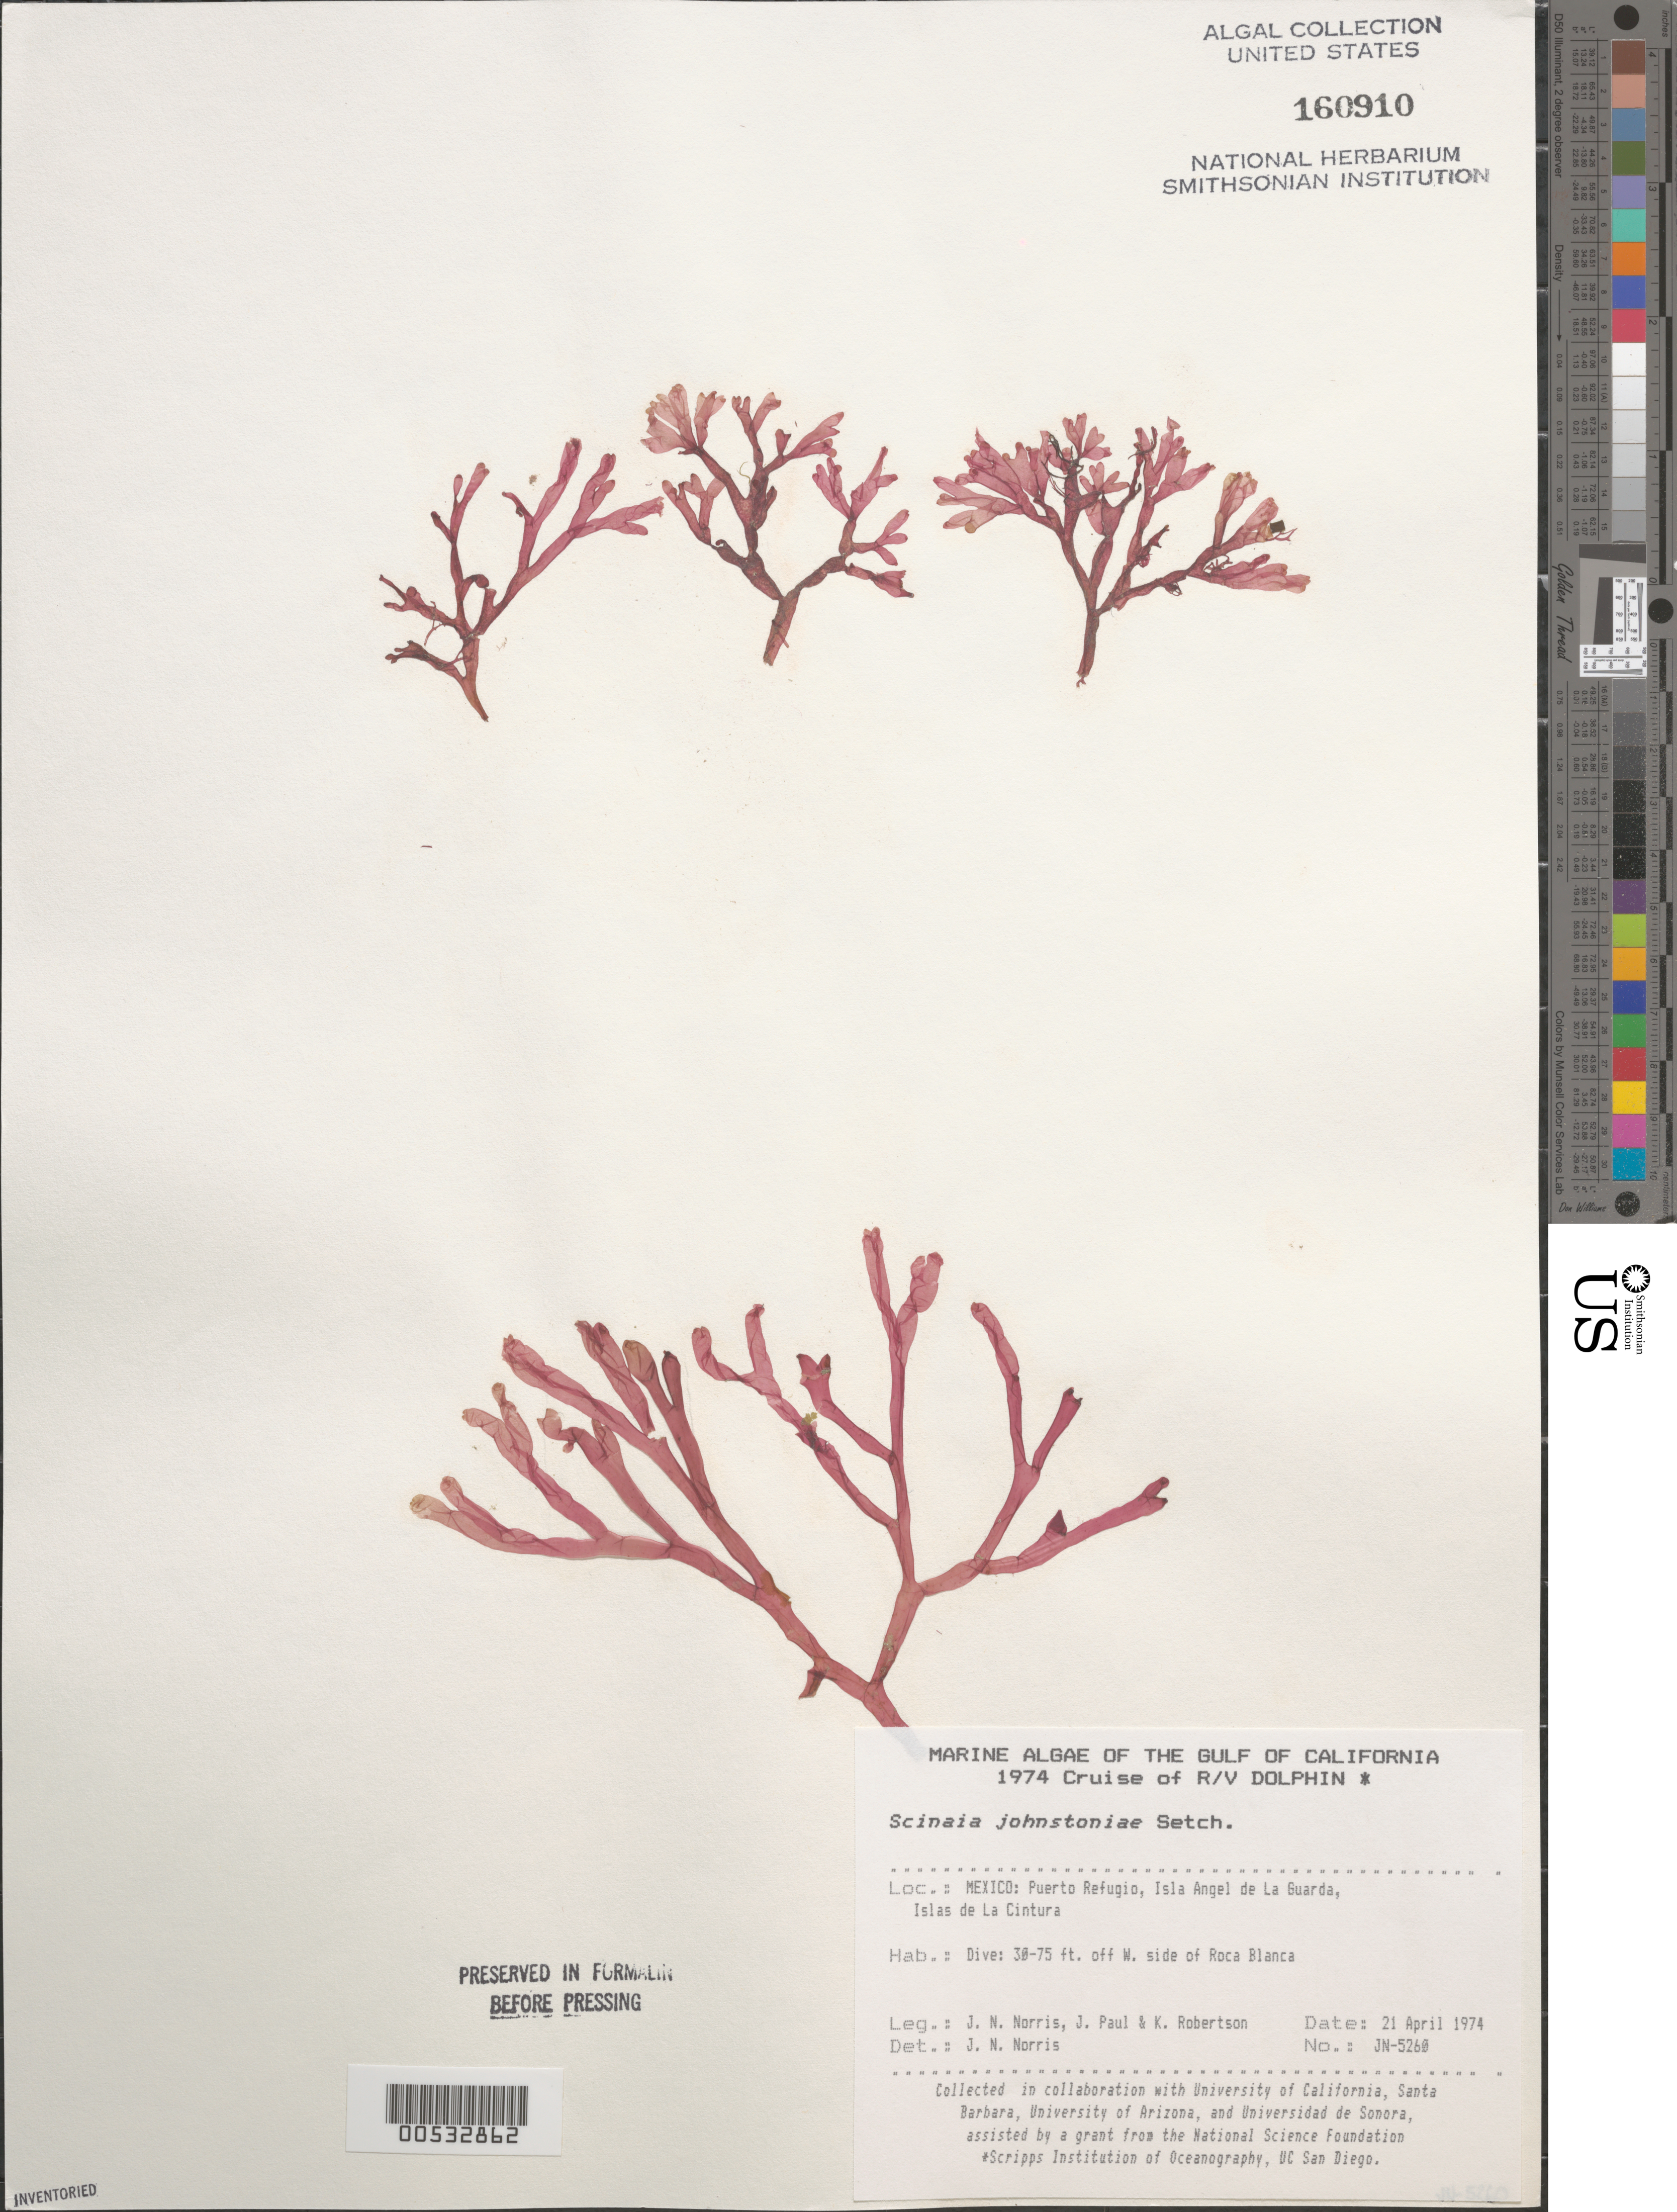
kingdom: Plantae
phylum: Rhodophyta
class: Florideophyceae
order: Nemaliales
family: Scinaiaceae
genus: Scinaia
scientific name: Scinaia johnstoniae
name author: Setch.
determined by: Norris, James N.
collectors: J. N. Norris, J. Paul & K. Robertson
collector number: JN-5260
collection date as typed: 21 Apr 1974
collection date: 1974-04-21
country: Mexico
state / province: Baja California Norte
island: Isla Angel de la Guarda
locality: Roca Blanca, Puerto Refugio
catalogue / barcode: US 160910